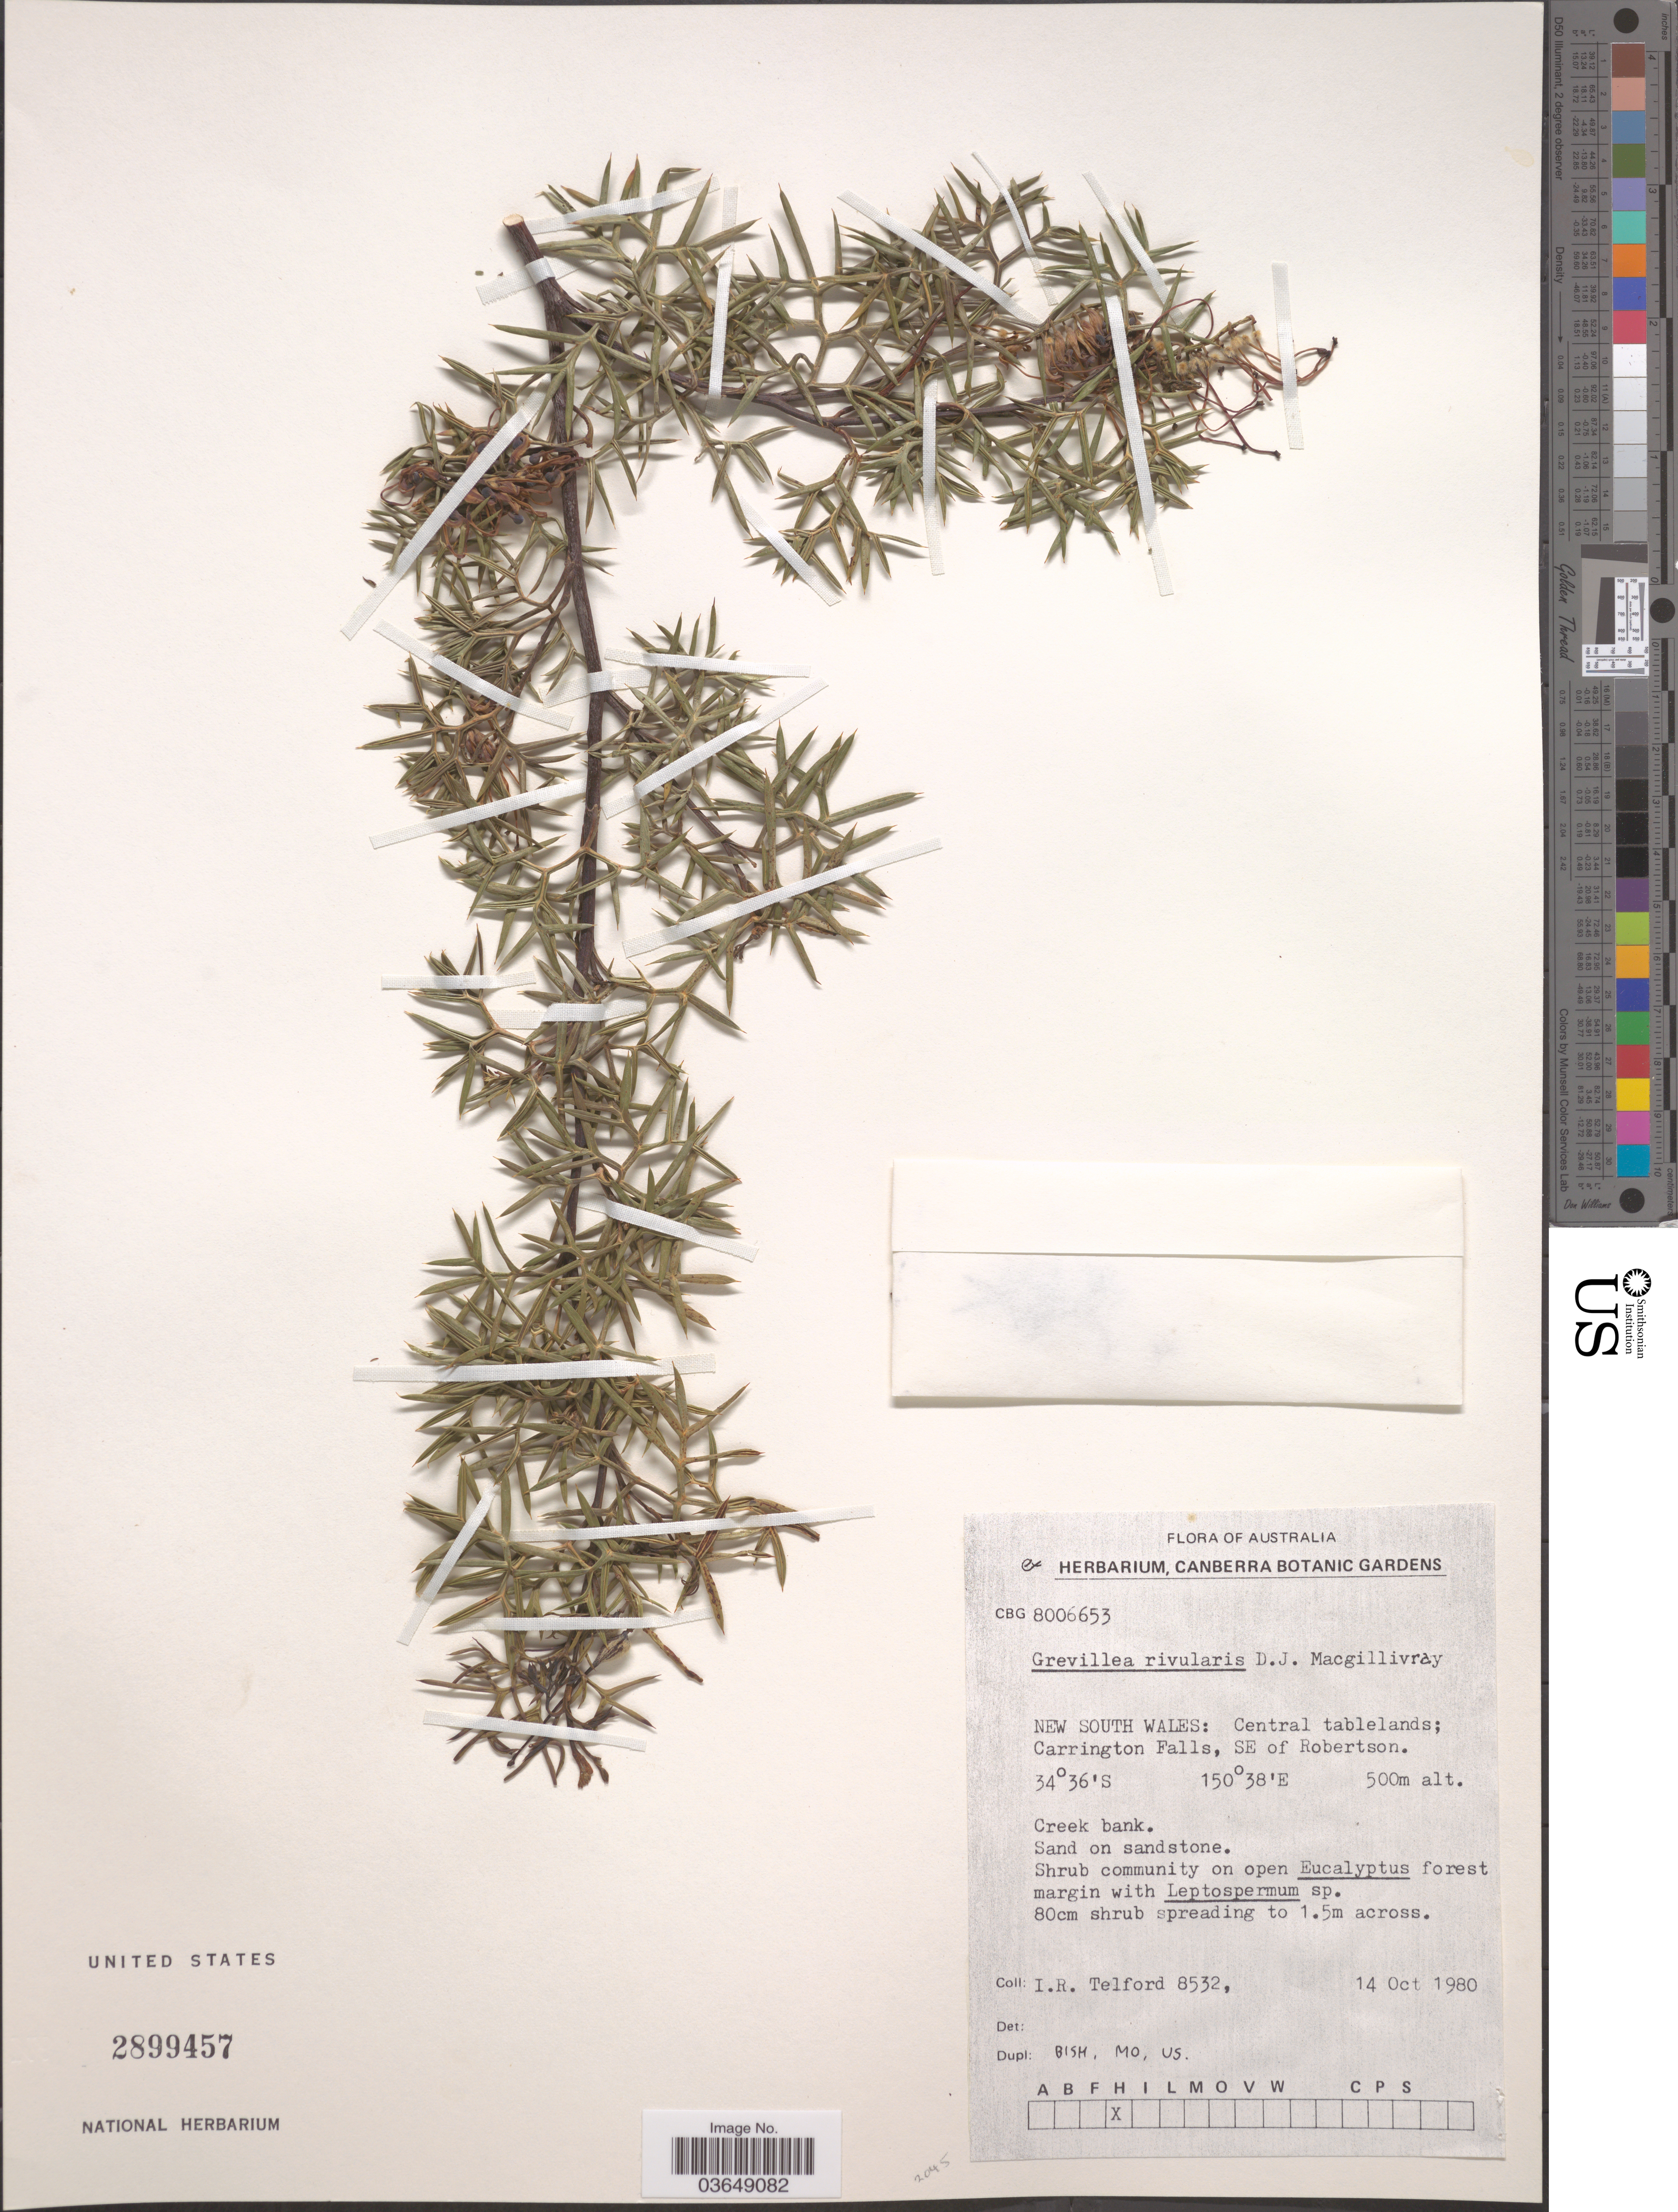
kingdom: Plantae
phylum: Tracheophyta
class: Magnoliopsida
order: Proteales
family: Proteaceae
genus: Grevillea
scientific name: Grevillea rivularis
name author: L.A.S. Johnson & McGill.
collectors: I. R. Telford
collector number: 8532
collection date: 1980-10-14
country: Australia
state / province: New South Wales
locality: Central tablelands; Carrington Falls, SE of Robertson.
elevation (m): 500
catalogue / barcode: US 2899457